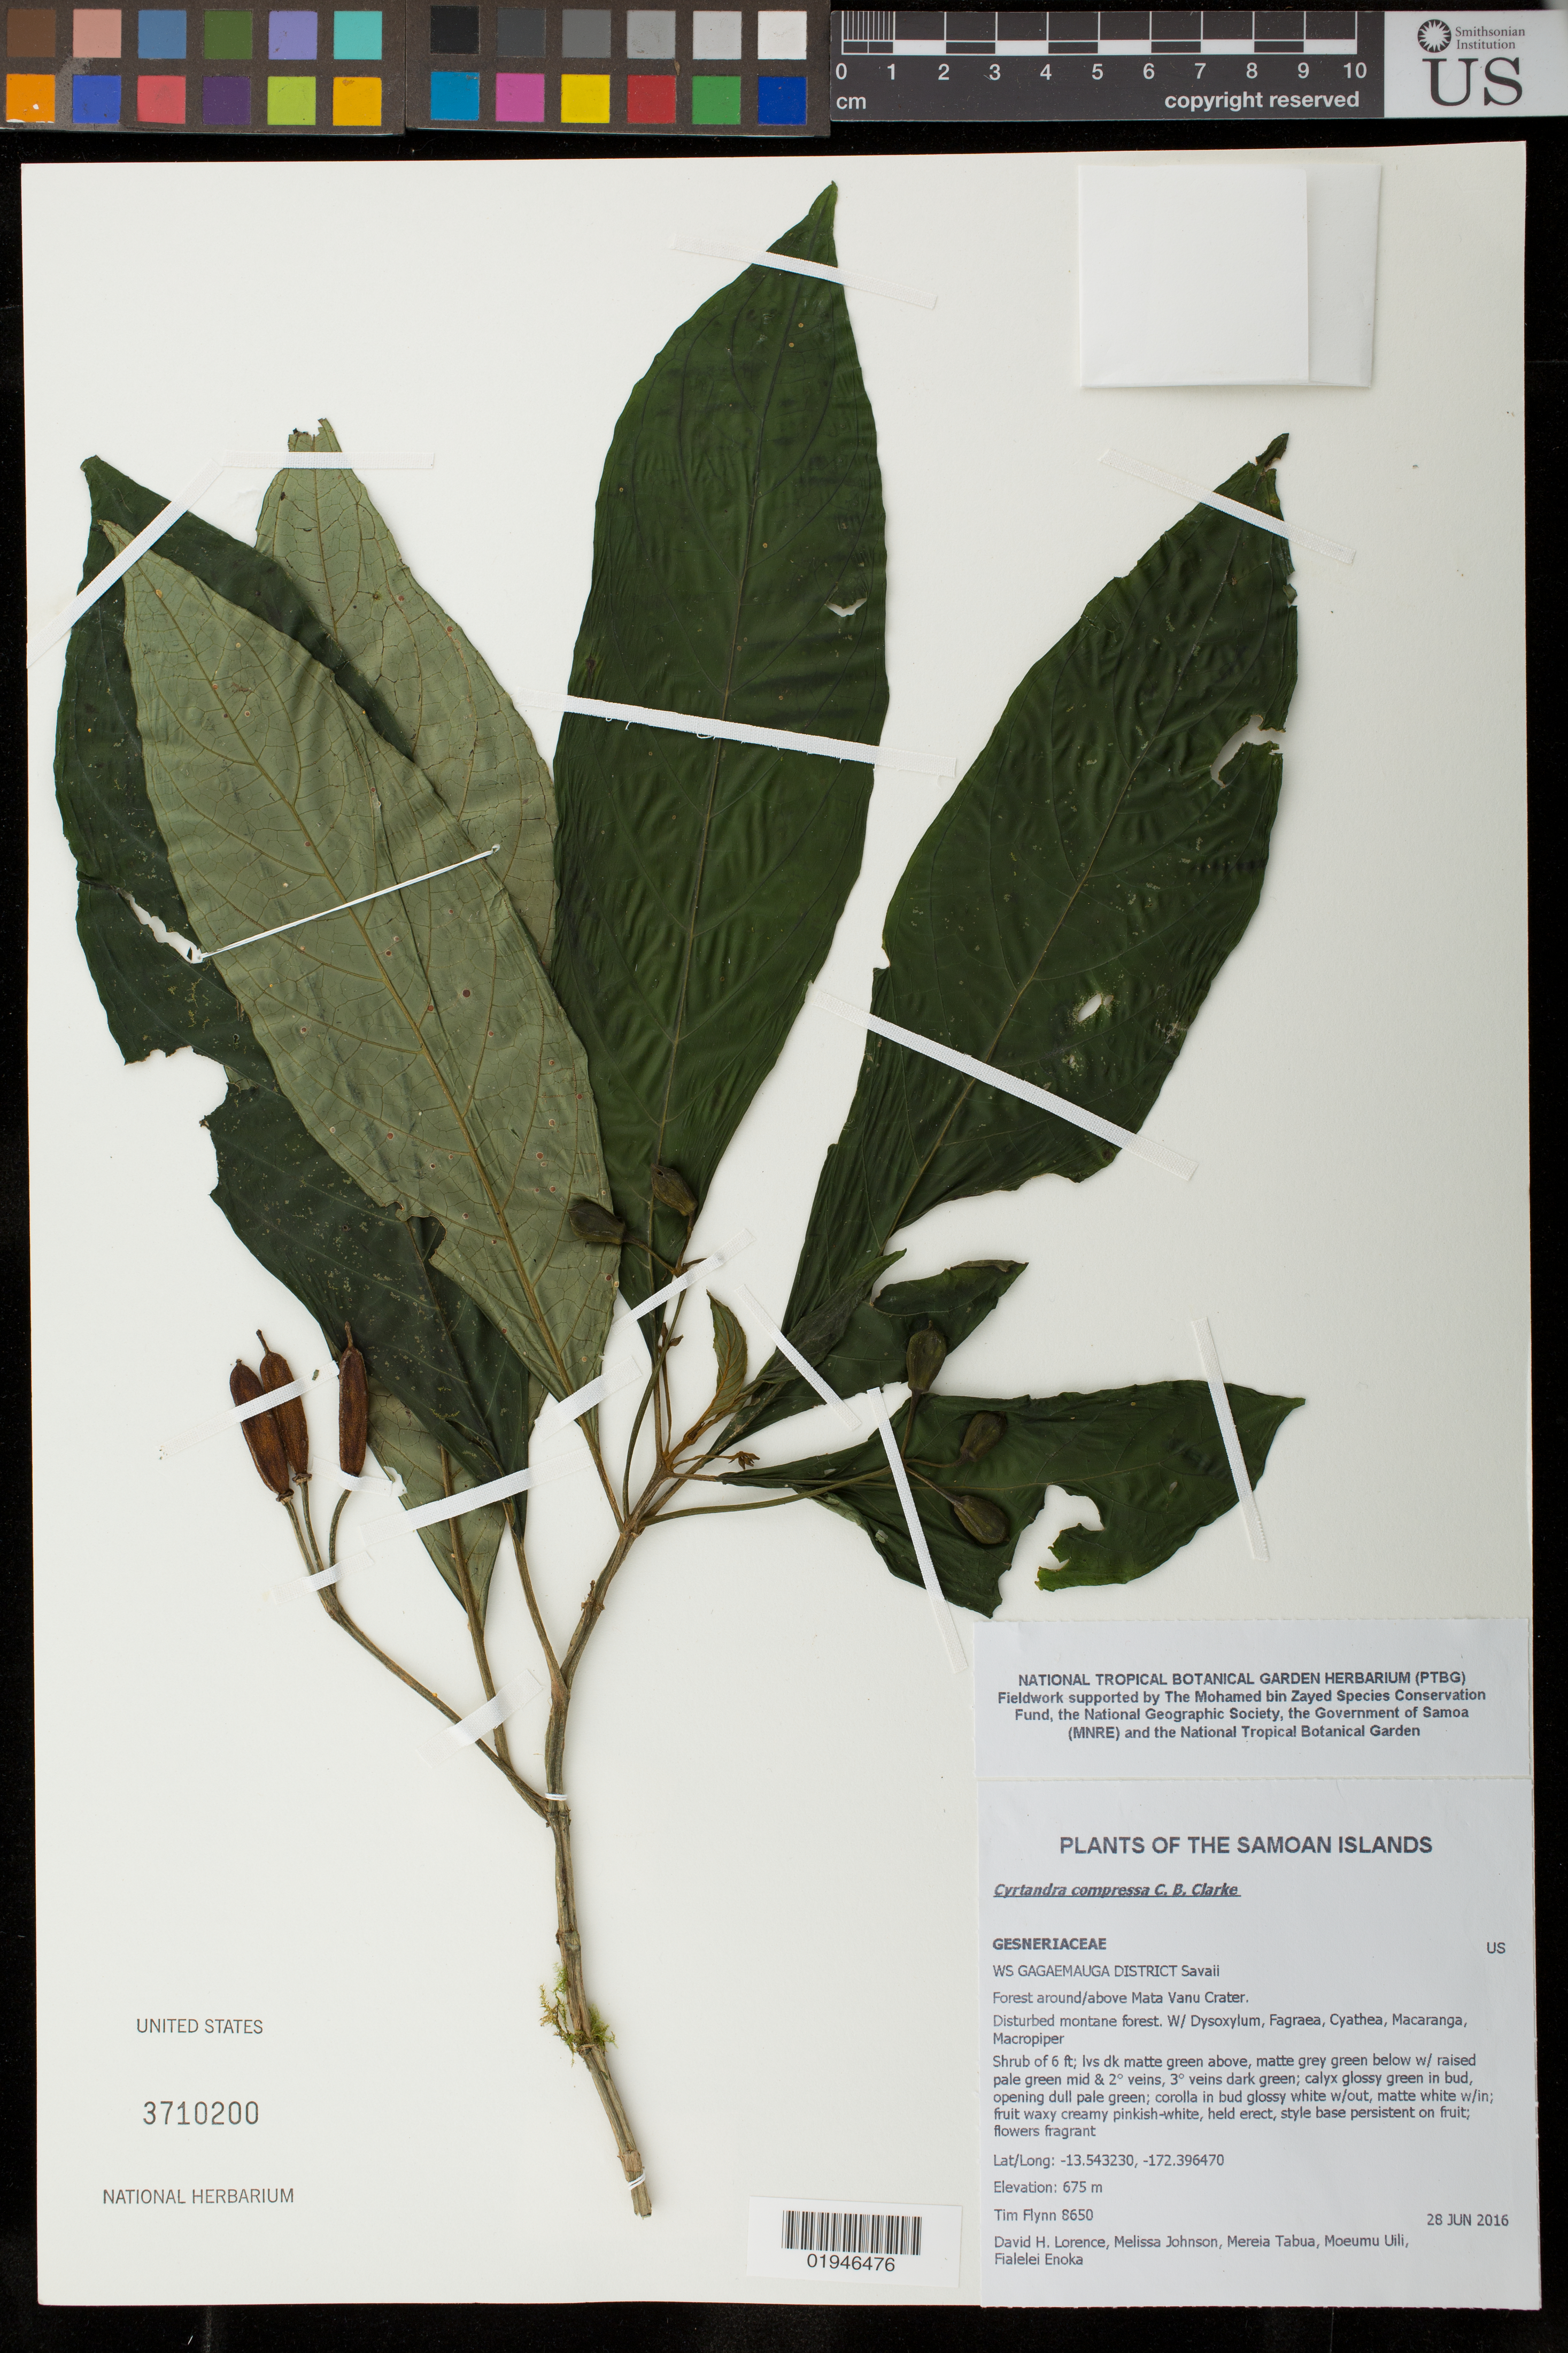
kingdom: Plantae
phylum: Tracheophyta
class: Magnoliopsida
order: Lamiales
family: Gesneriaceae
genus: Cyrtandra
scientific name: Cyrtandra compressa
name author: C.B. Clarke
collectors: T. W. Flynn, D. Lorence, M. Johnson, M. Tabua, M. Uili & F. Enoka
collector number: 8650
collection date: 2016-06-28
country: Samoa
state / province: Gagaemauga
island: Savai'i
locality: Gagaemauga District, forest around/above Mata Vanu Crater.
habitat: Disturbed montane forest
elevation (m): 675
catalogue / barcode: US 3710200